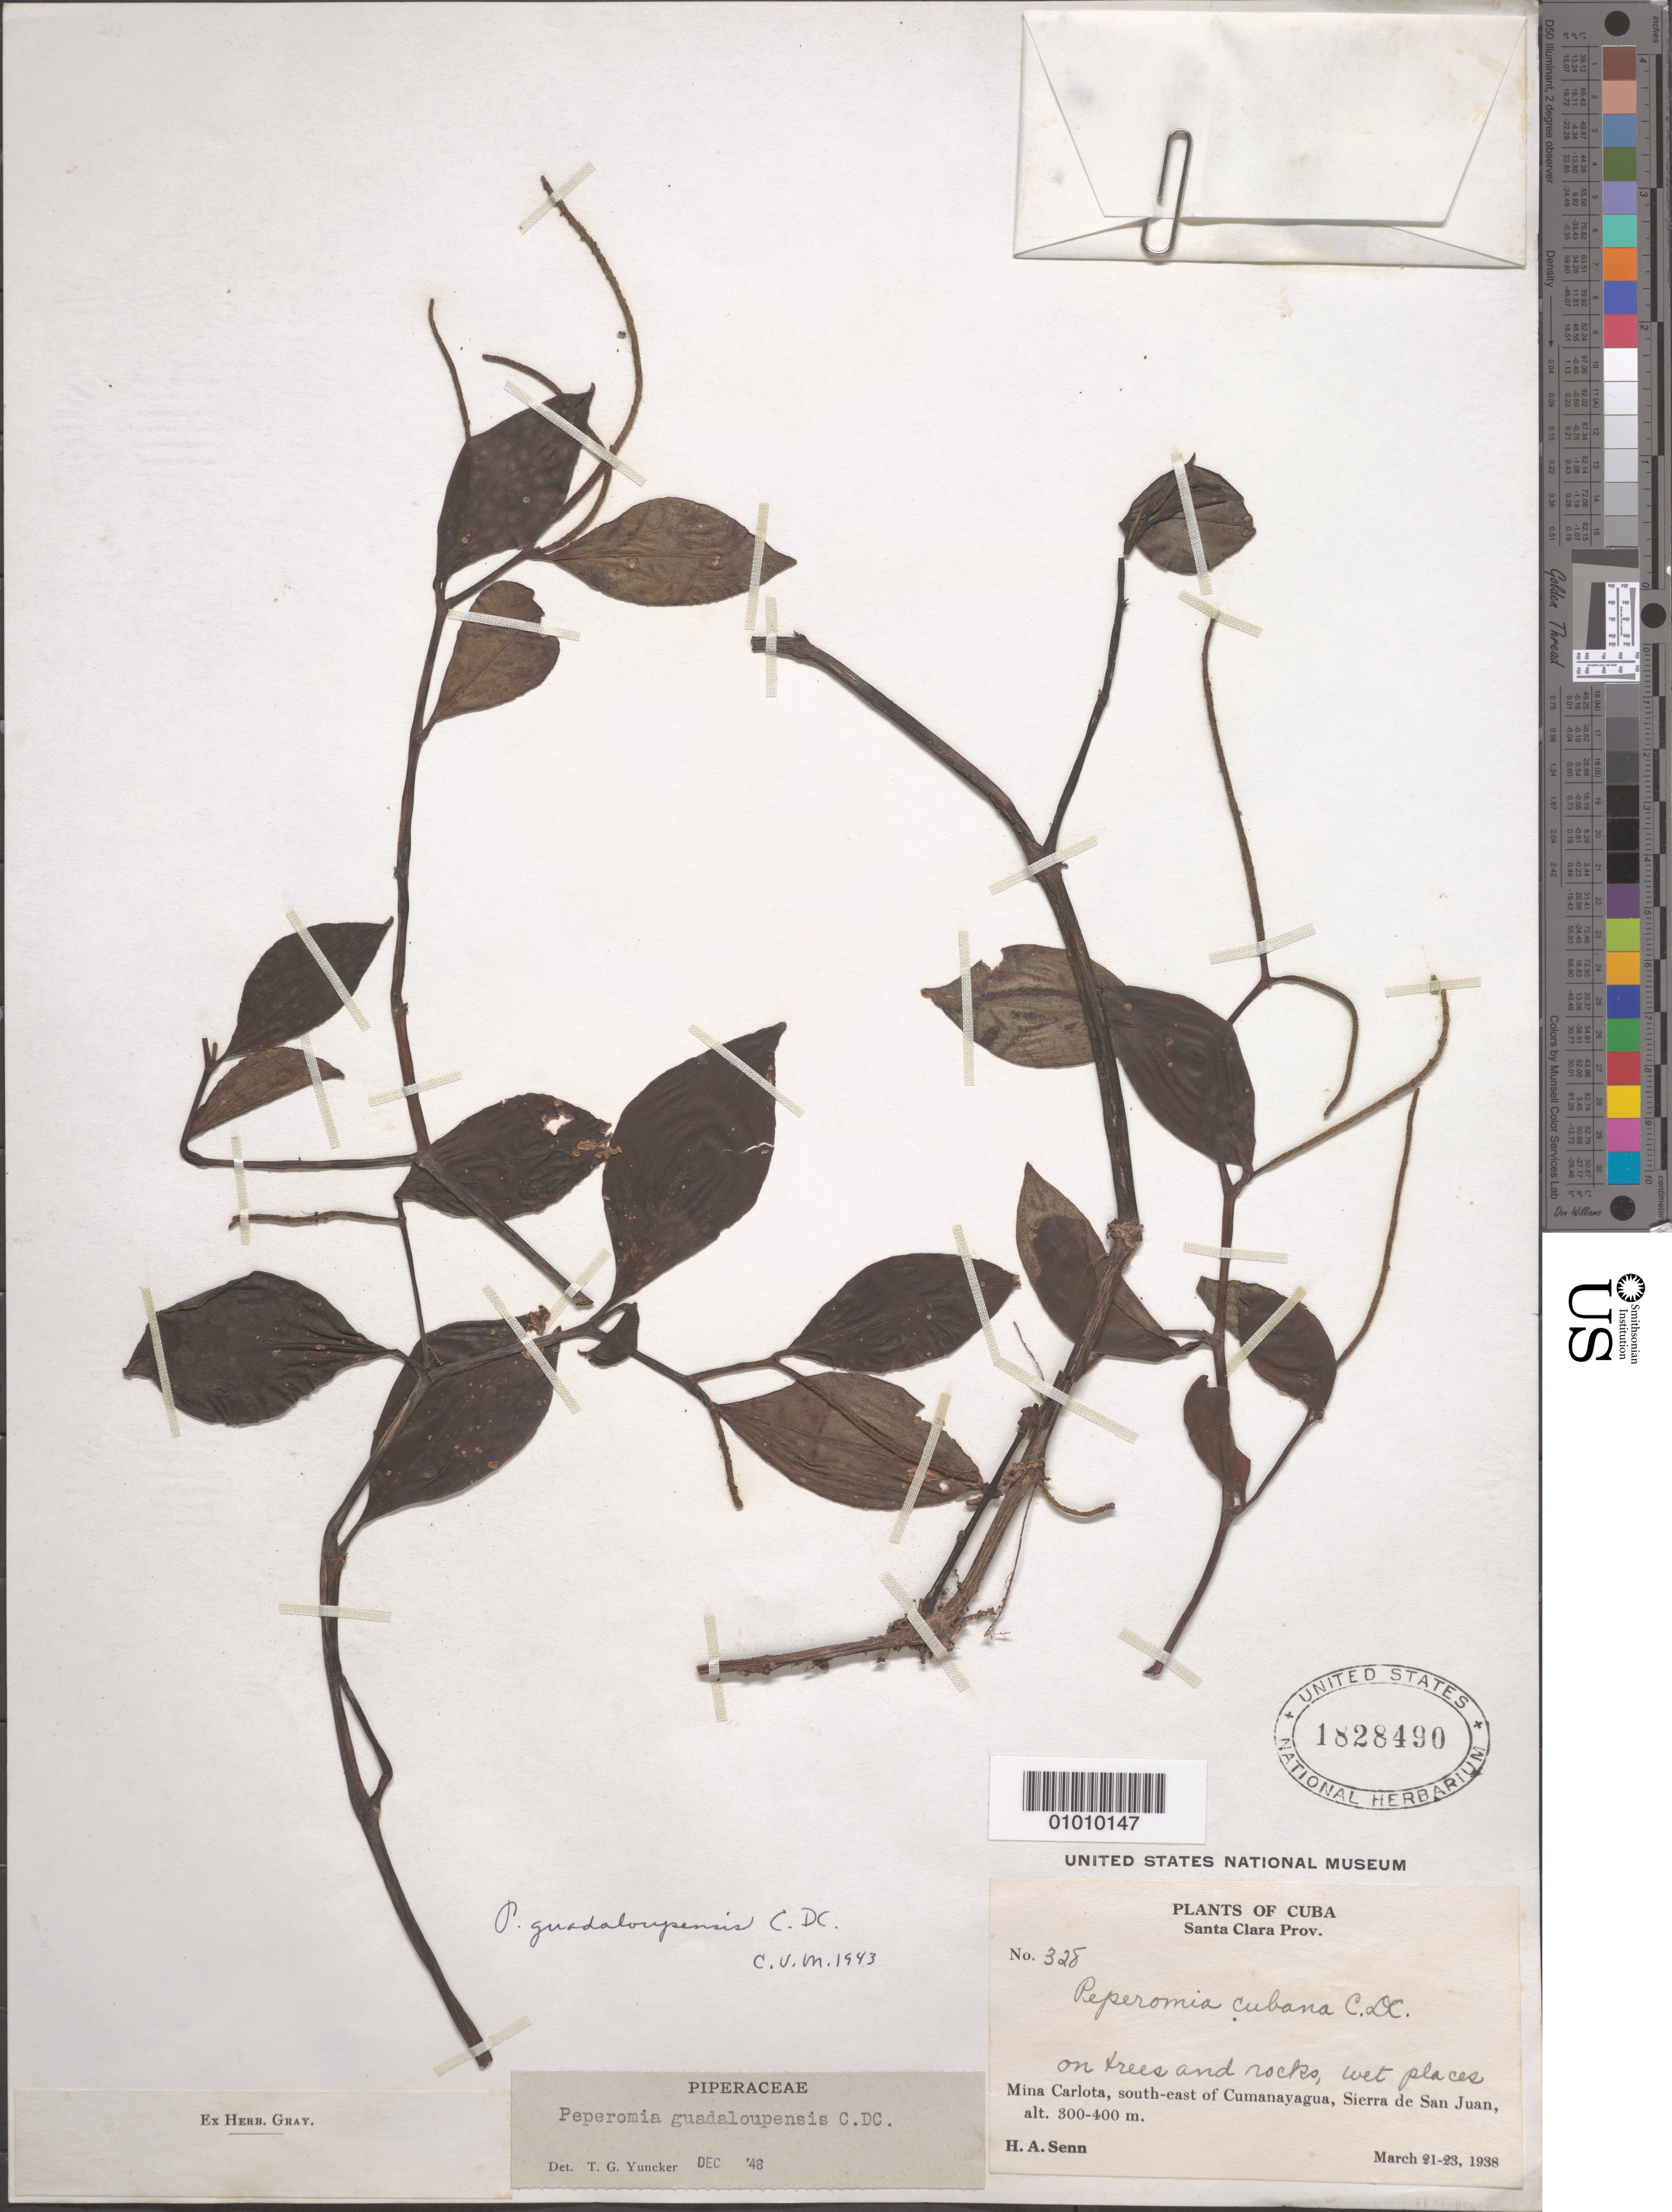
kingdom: Plantae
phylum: Tracheophyta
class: Magnoliopsida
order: Piperales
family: Piperaceae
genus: Peperomia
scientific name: Peperomia guadaloupensis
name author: C. DC.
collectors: H. A. Senn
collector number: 328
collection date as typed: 21 Mar 1938 to 23 Mar 1938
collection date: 1938-03-21/1938-03-23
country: Cuba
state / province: Villa Clara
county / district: Santa Clara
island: Cuba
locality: On trees and rocks, wet place Mina Carlota, SE of Cumanayagua, Sierra de San Juan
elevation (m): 300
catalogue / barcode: US 1828490